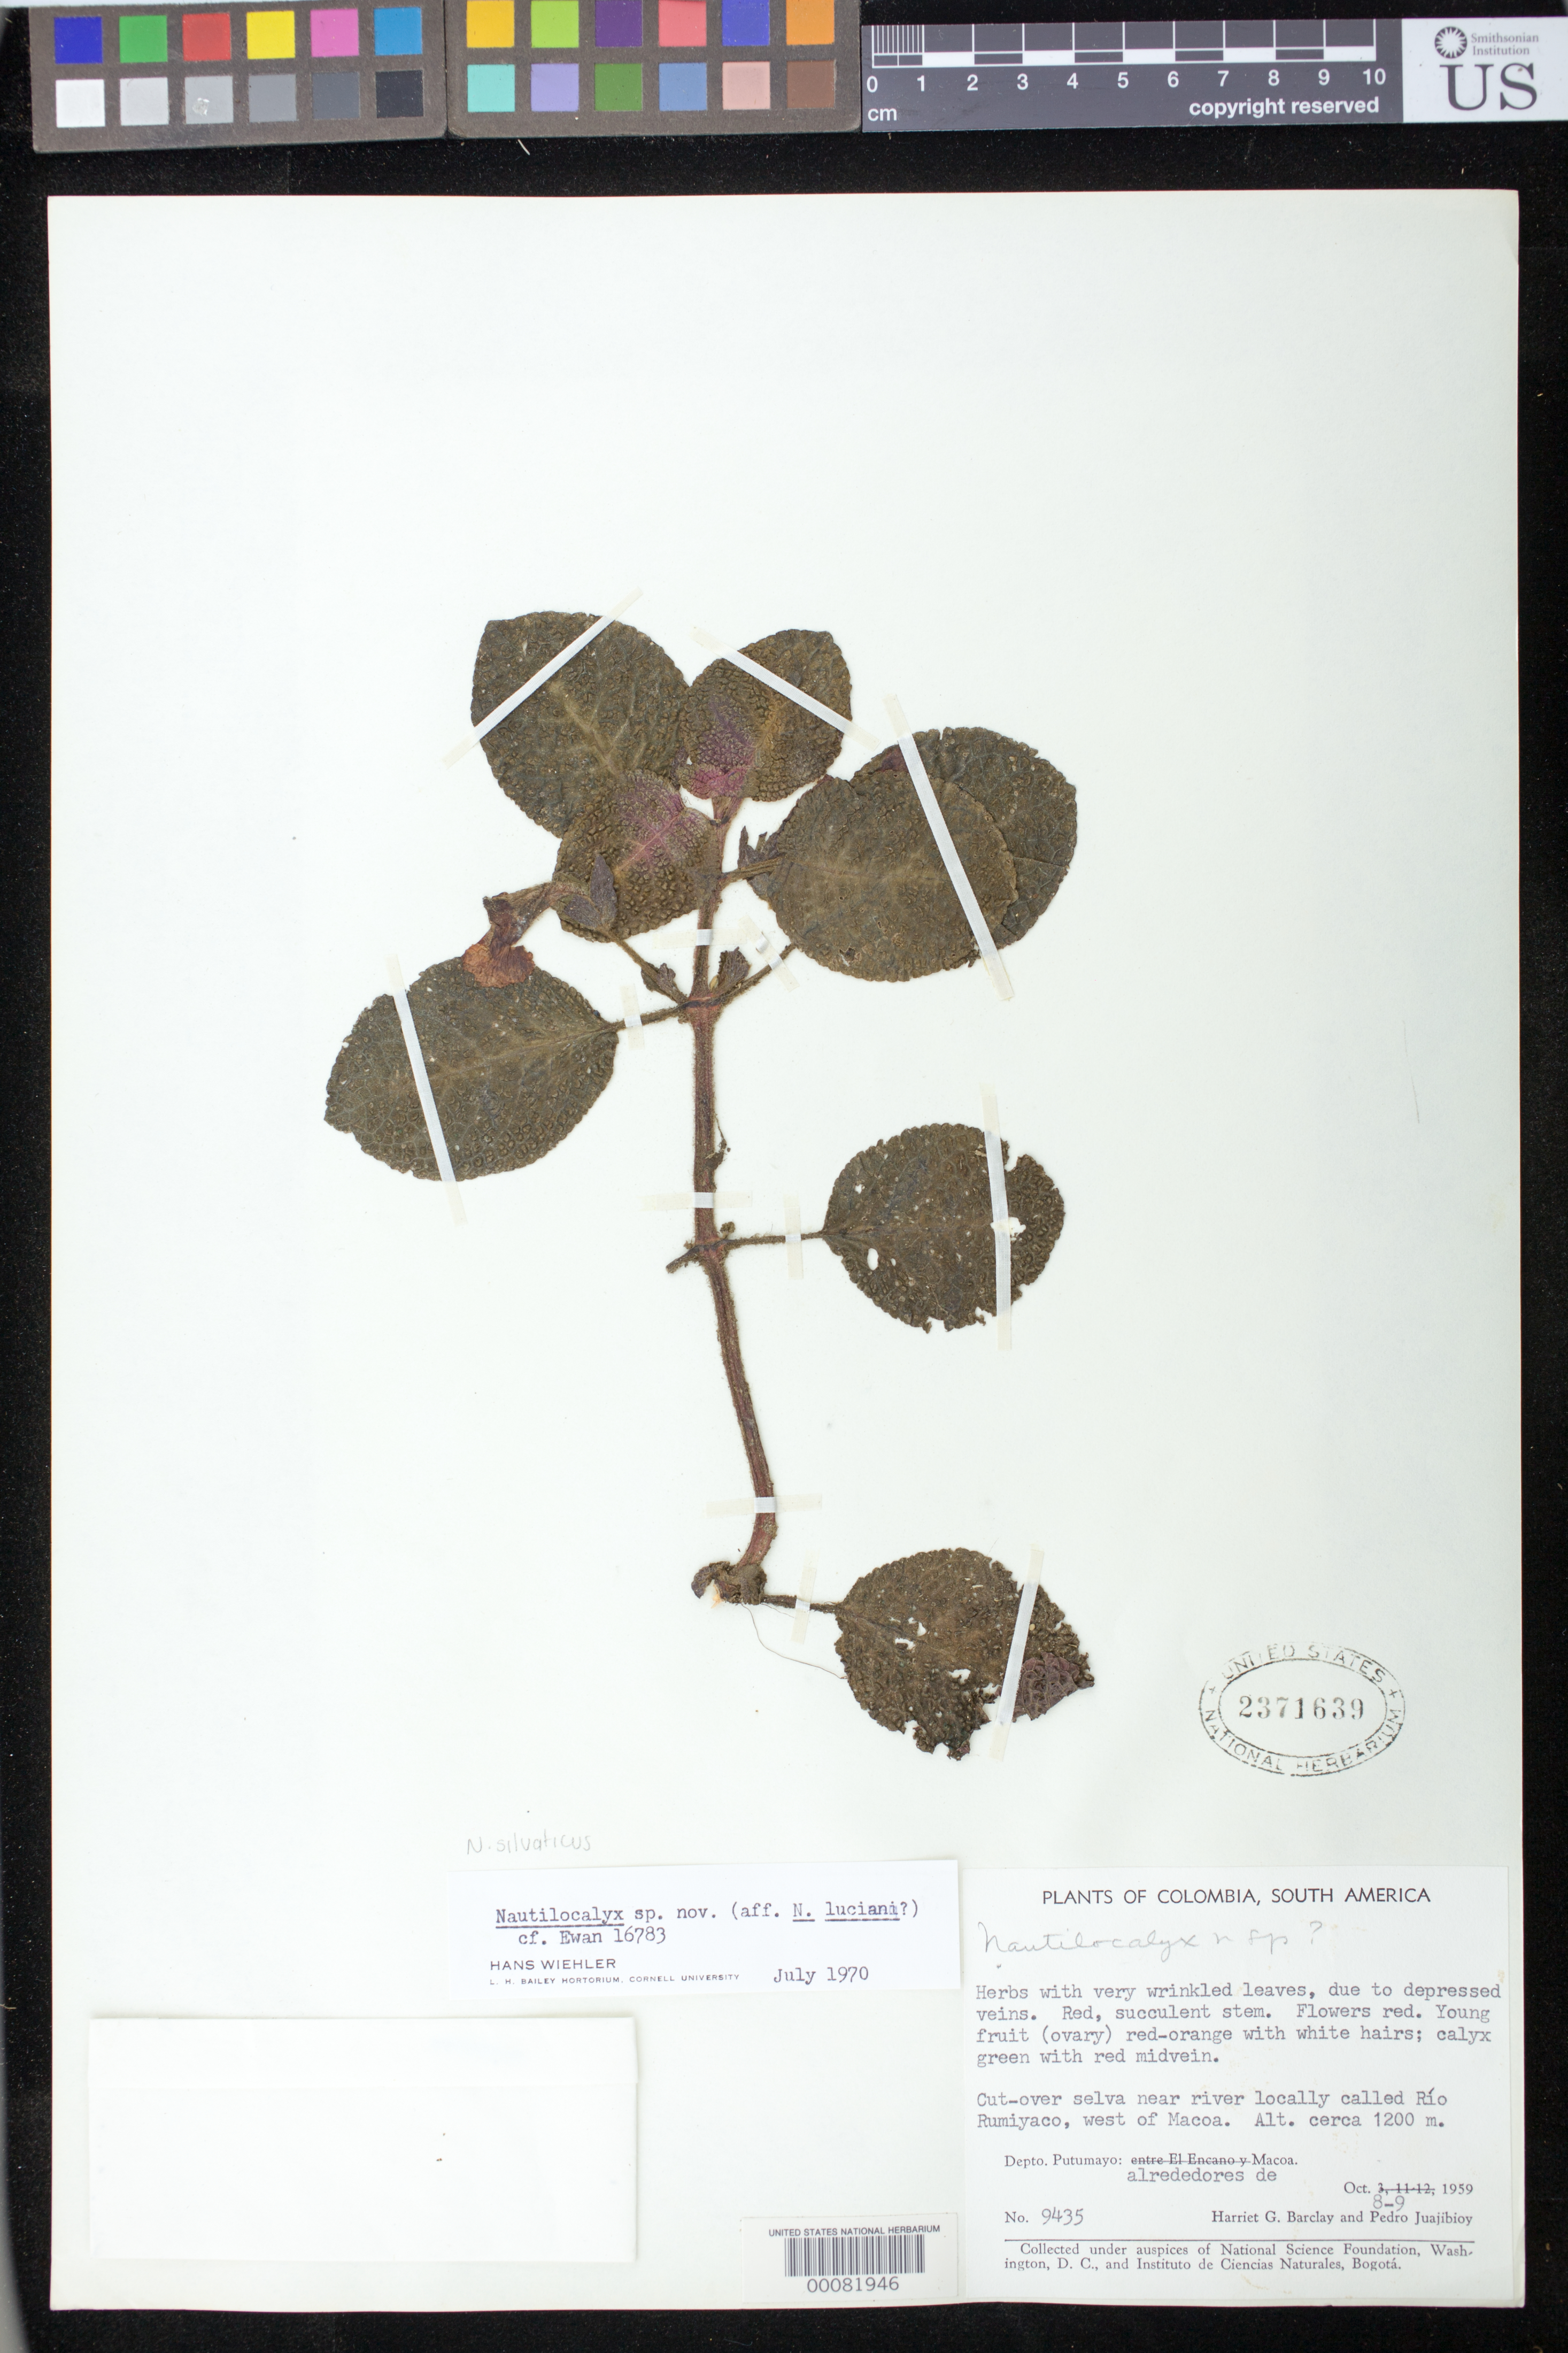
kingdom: Plantae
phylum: Tracheophyta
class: Magnoliopsida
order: Lamiales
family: Gesneriaceae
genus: Nautilocalyx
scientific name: Nautilocalyx silvaticus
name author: (Cuatrec.) Wiehler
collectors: H. G. Barclay & P. Juajibioy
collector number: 9435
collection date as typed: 8-9 Oct 1959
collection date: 1959-10-08/1959-10-09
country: Colombia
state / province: Putumayo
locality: Near river locally called Rio Rumiyaco, W of Macoa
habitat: Cut-over selva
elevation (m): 1200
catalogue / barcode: US 2371639